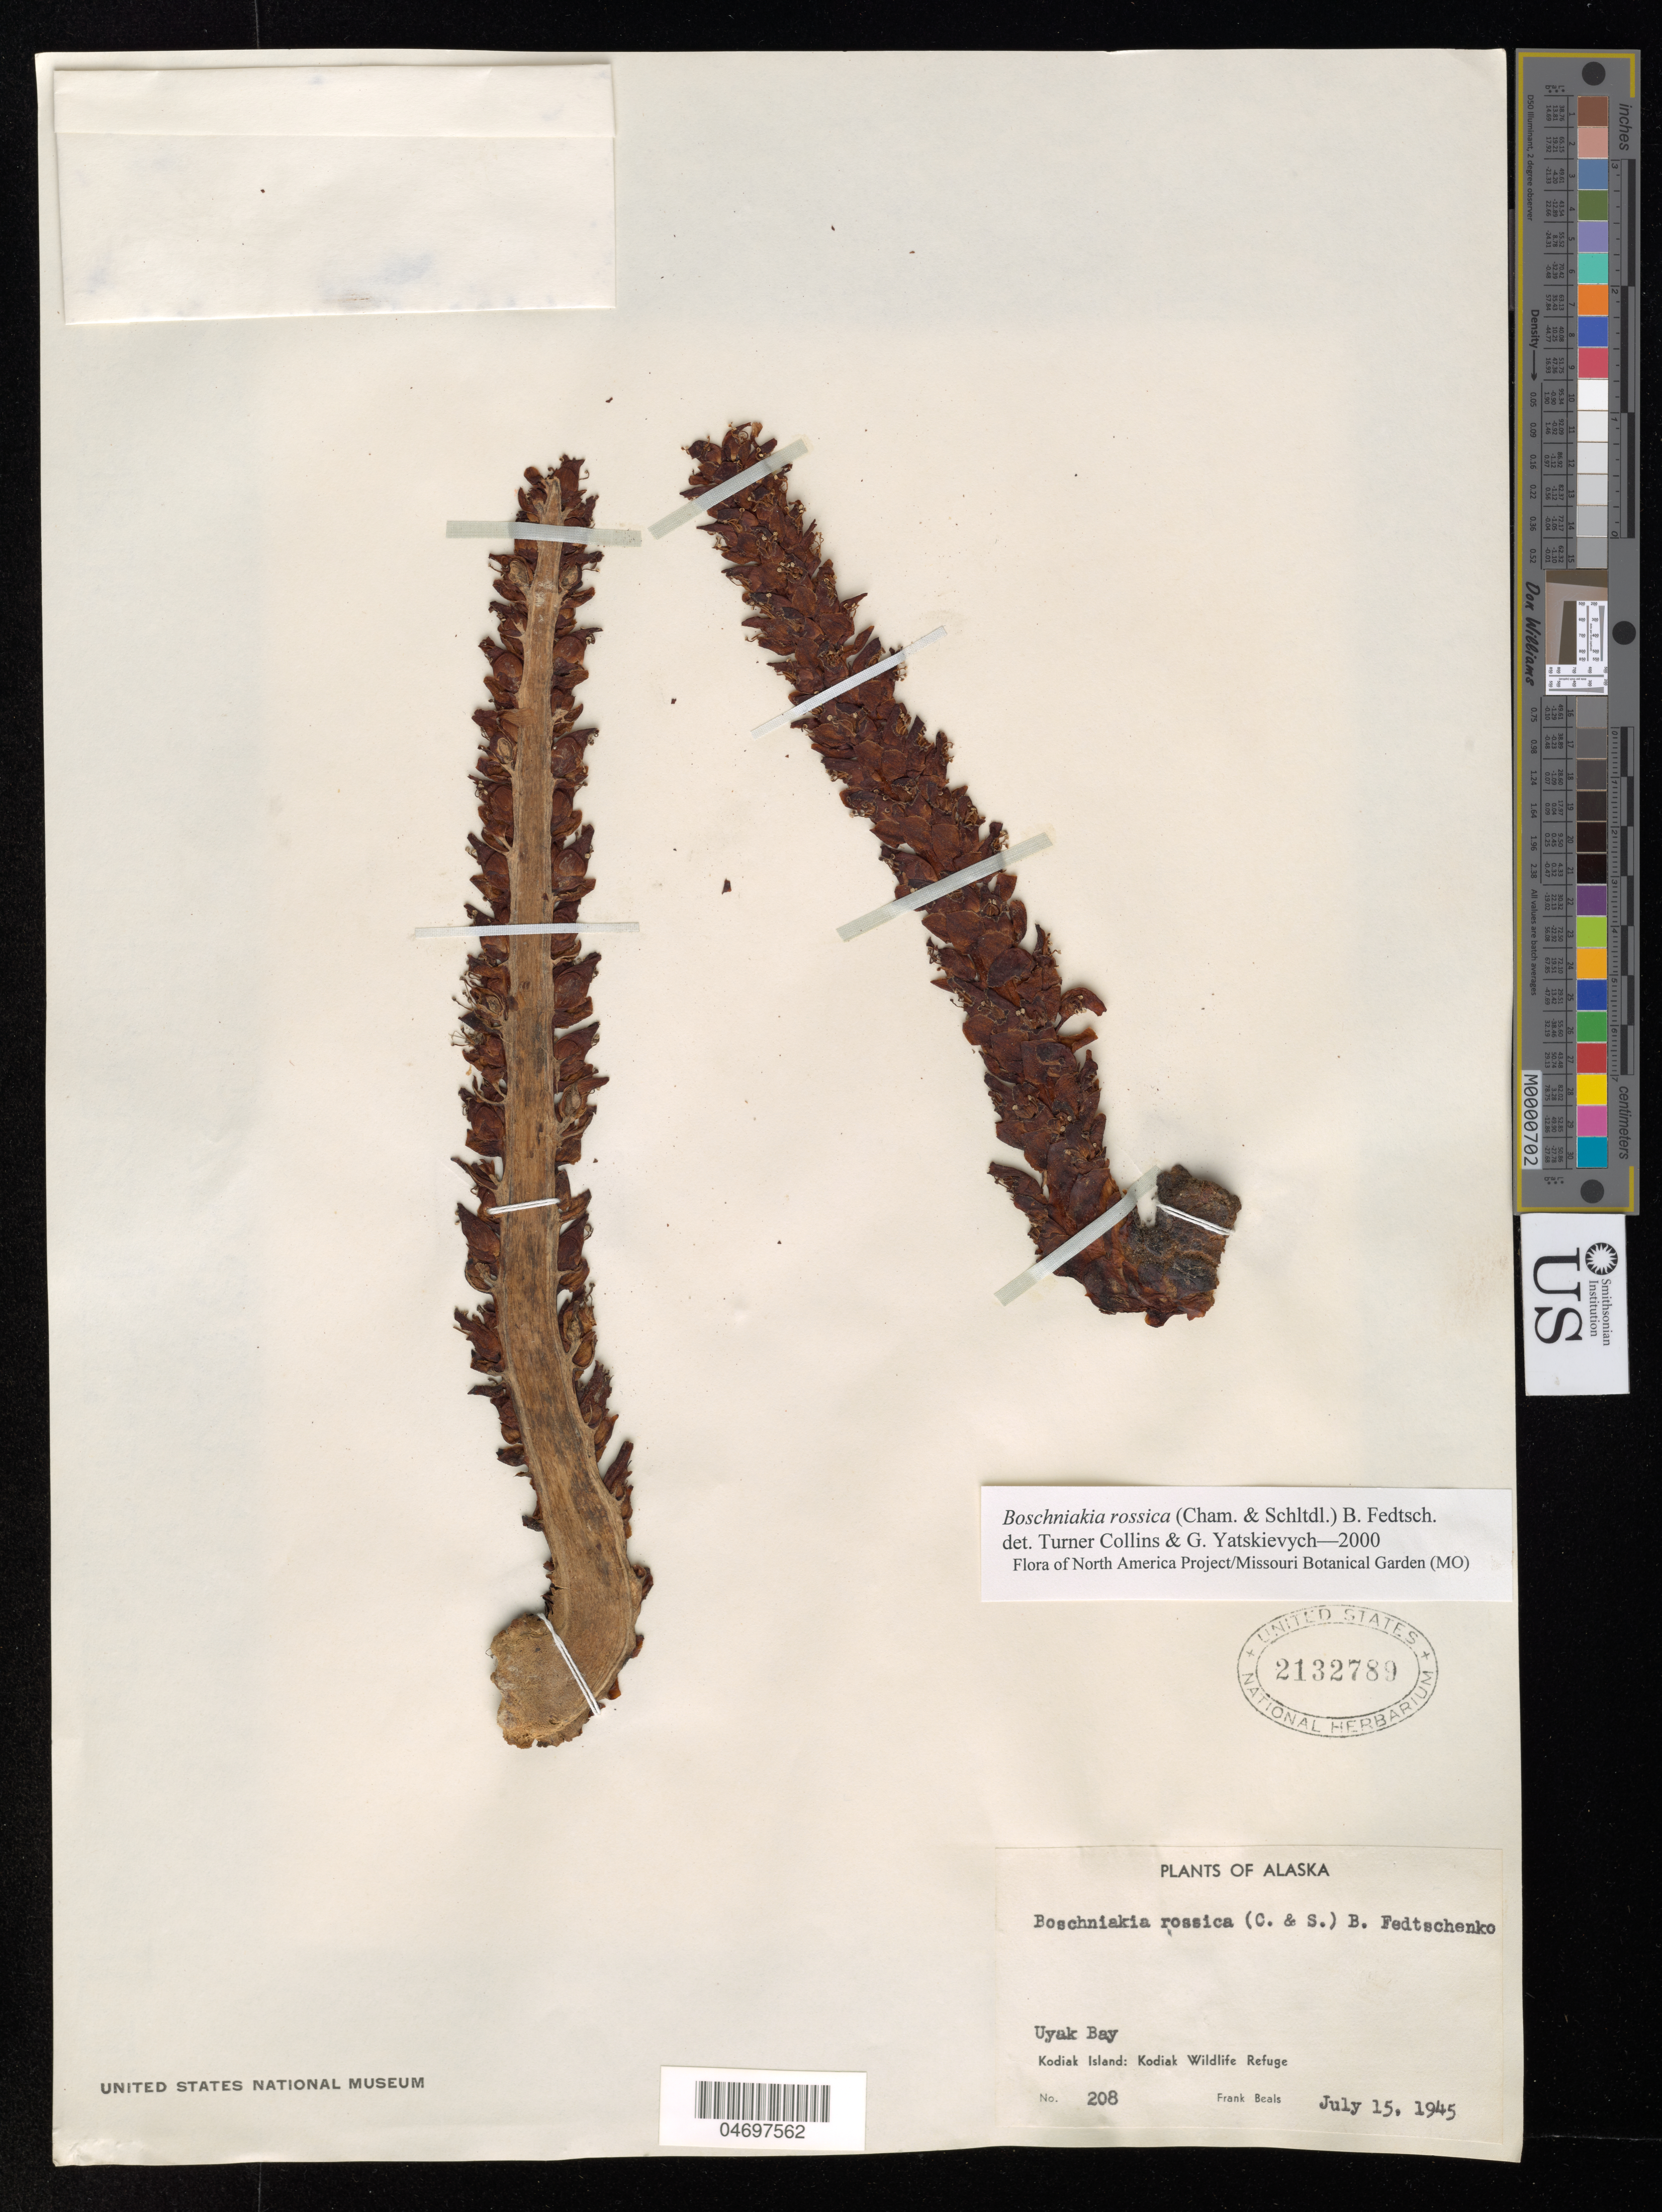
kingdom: Plantae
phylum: Tracheophyta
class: Magnoliopsida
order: Lamiales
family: Orobanchaceae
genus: Boschniakia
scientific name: Boschniakia rossica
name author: (Cham. & Schltdl.) B. Fedtsch.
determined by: Collins, L. T.; Yatskievych, G. A.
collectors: F. Beals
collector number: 208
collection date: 1945-07-15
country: United States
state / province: Alaska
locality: Uyak Bay. Kodiak Island: Kodiak Wildlife Refuge.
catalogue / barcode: US 2132789